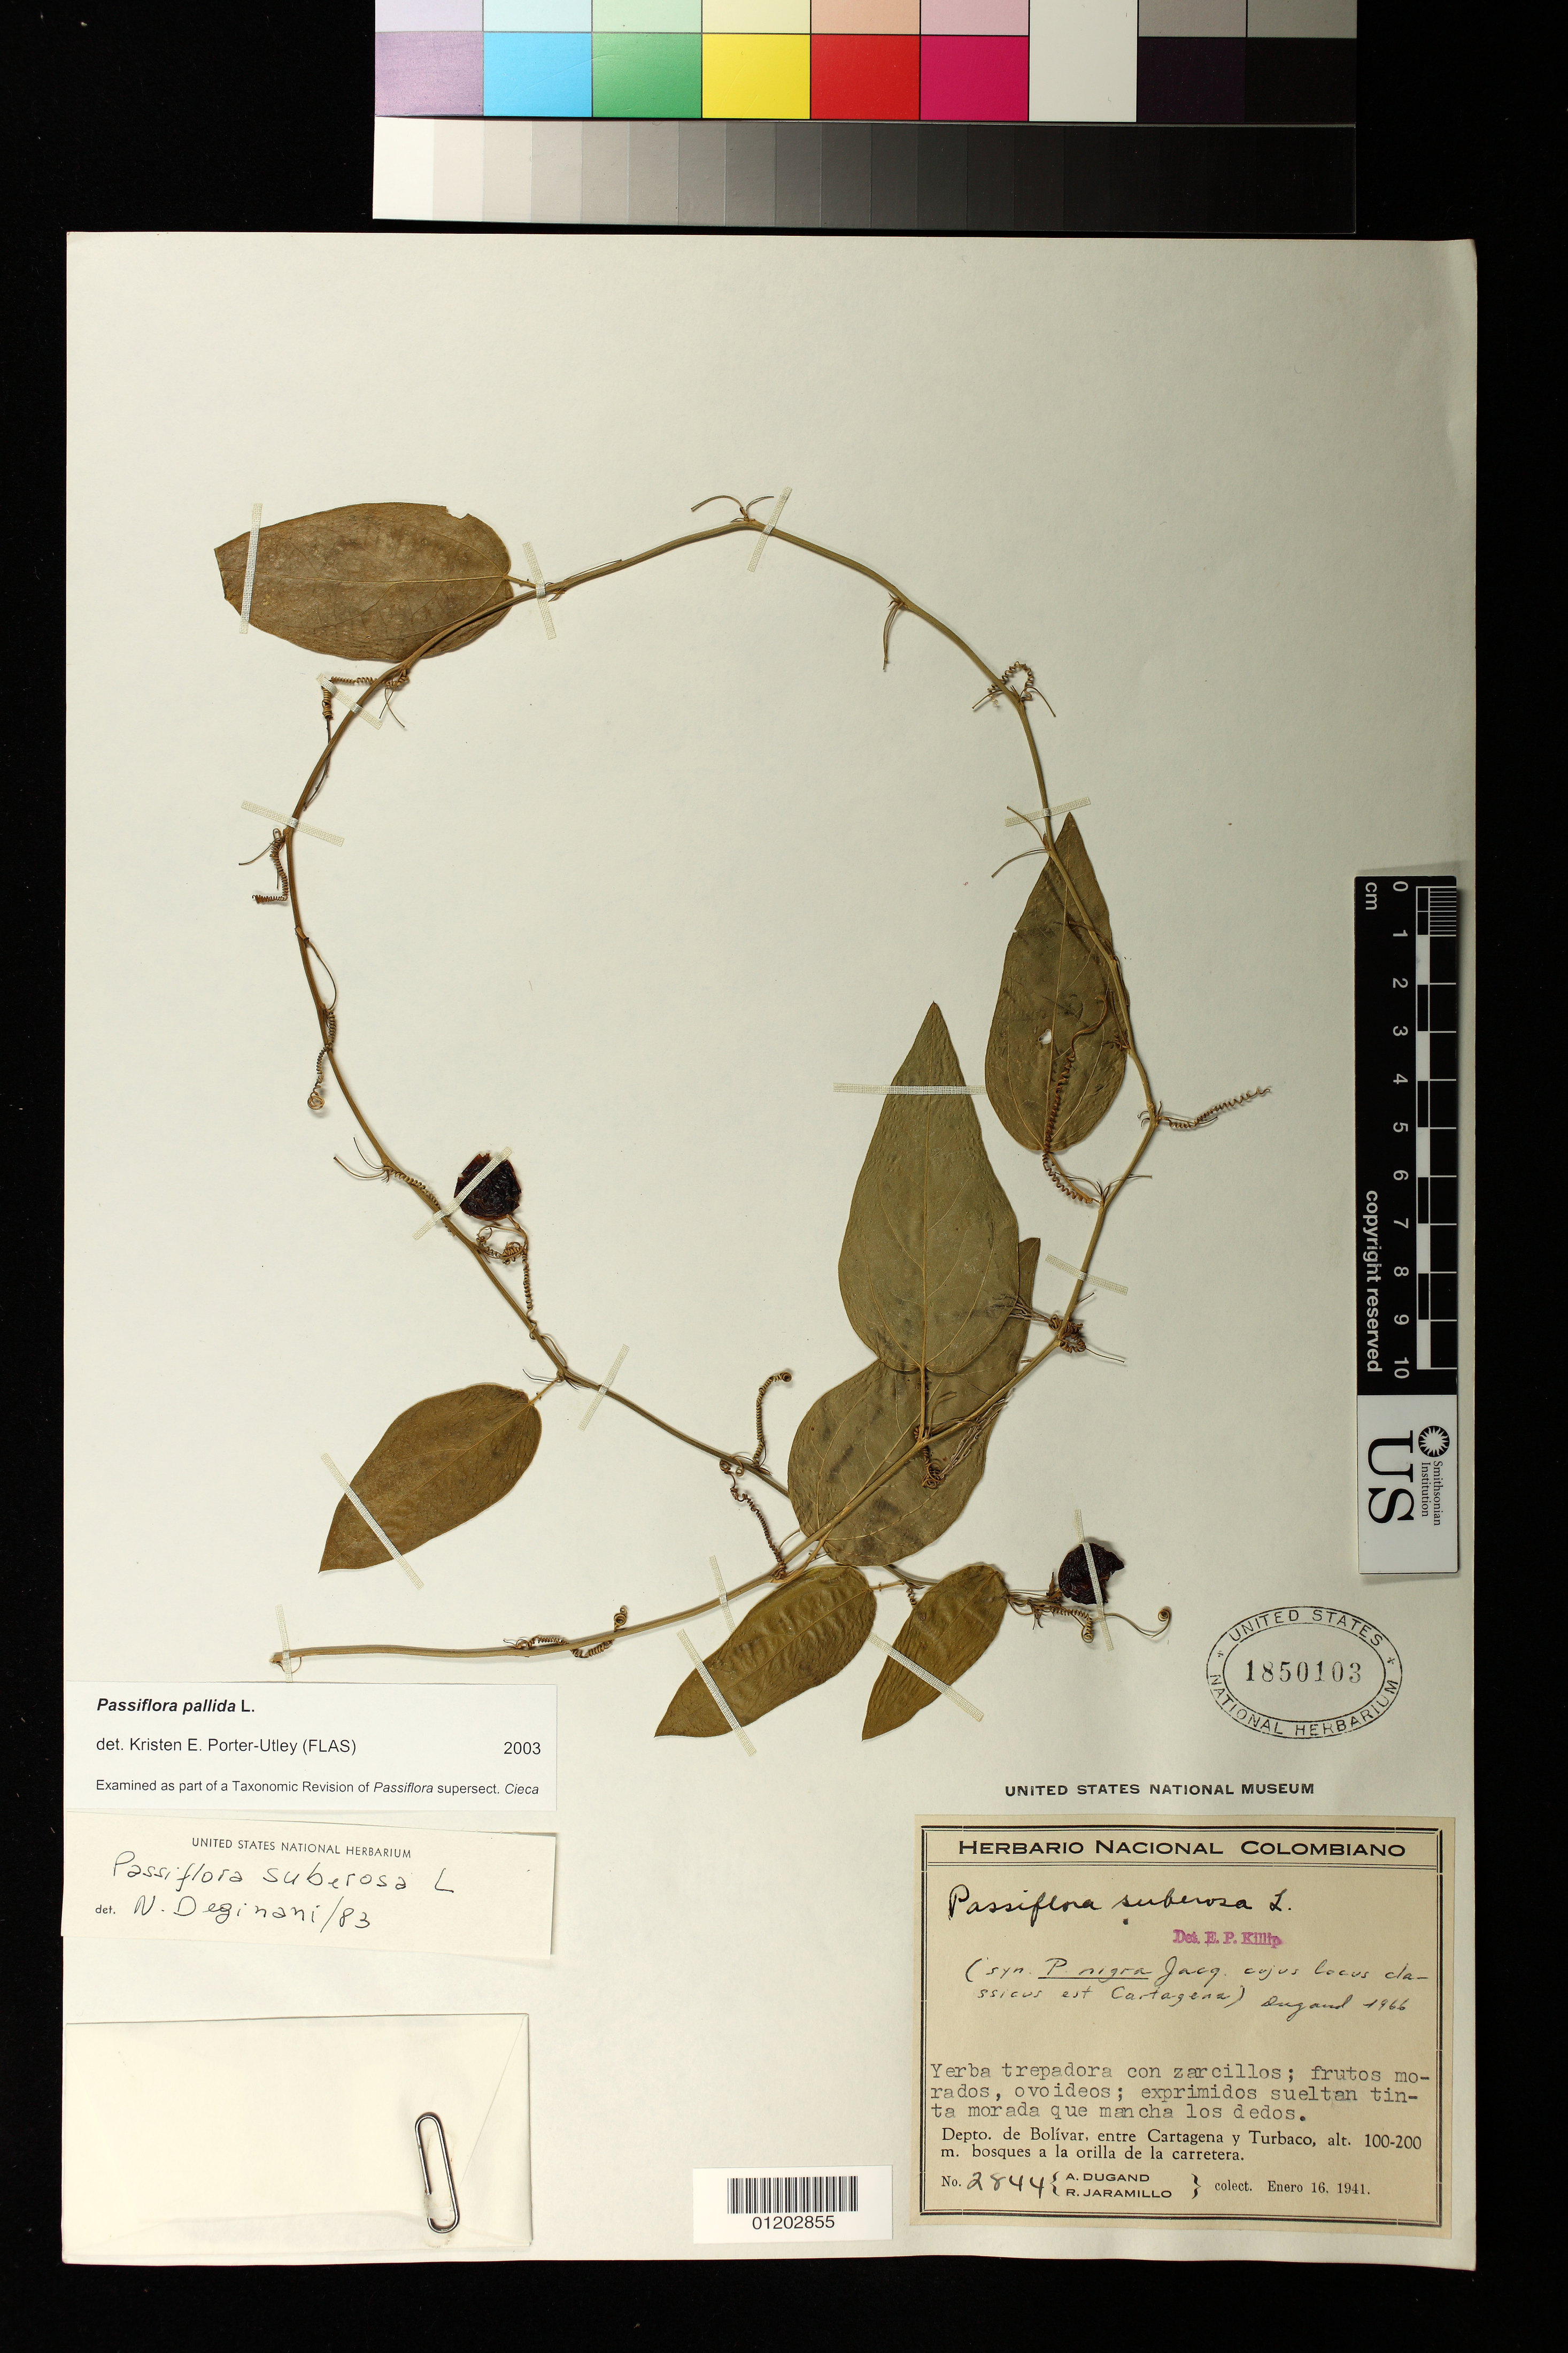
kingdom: Plantae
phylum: Tracheophyta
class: Magnoliopsida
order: Malpighiales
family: Passifloraceae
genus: Passiflora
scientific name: Passiflora pallida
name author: L.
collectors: A. Dugand & R. Jaramillo M.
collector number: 2844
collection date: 1941-01-16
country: Colombia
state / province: Bolívar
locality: between Cartagena and Turbaco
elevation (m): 100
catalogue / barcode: US 1850103